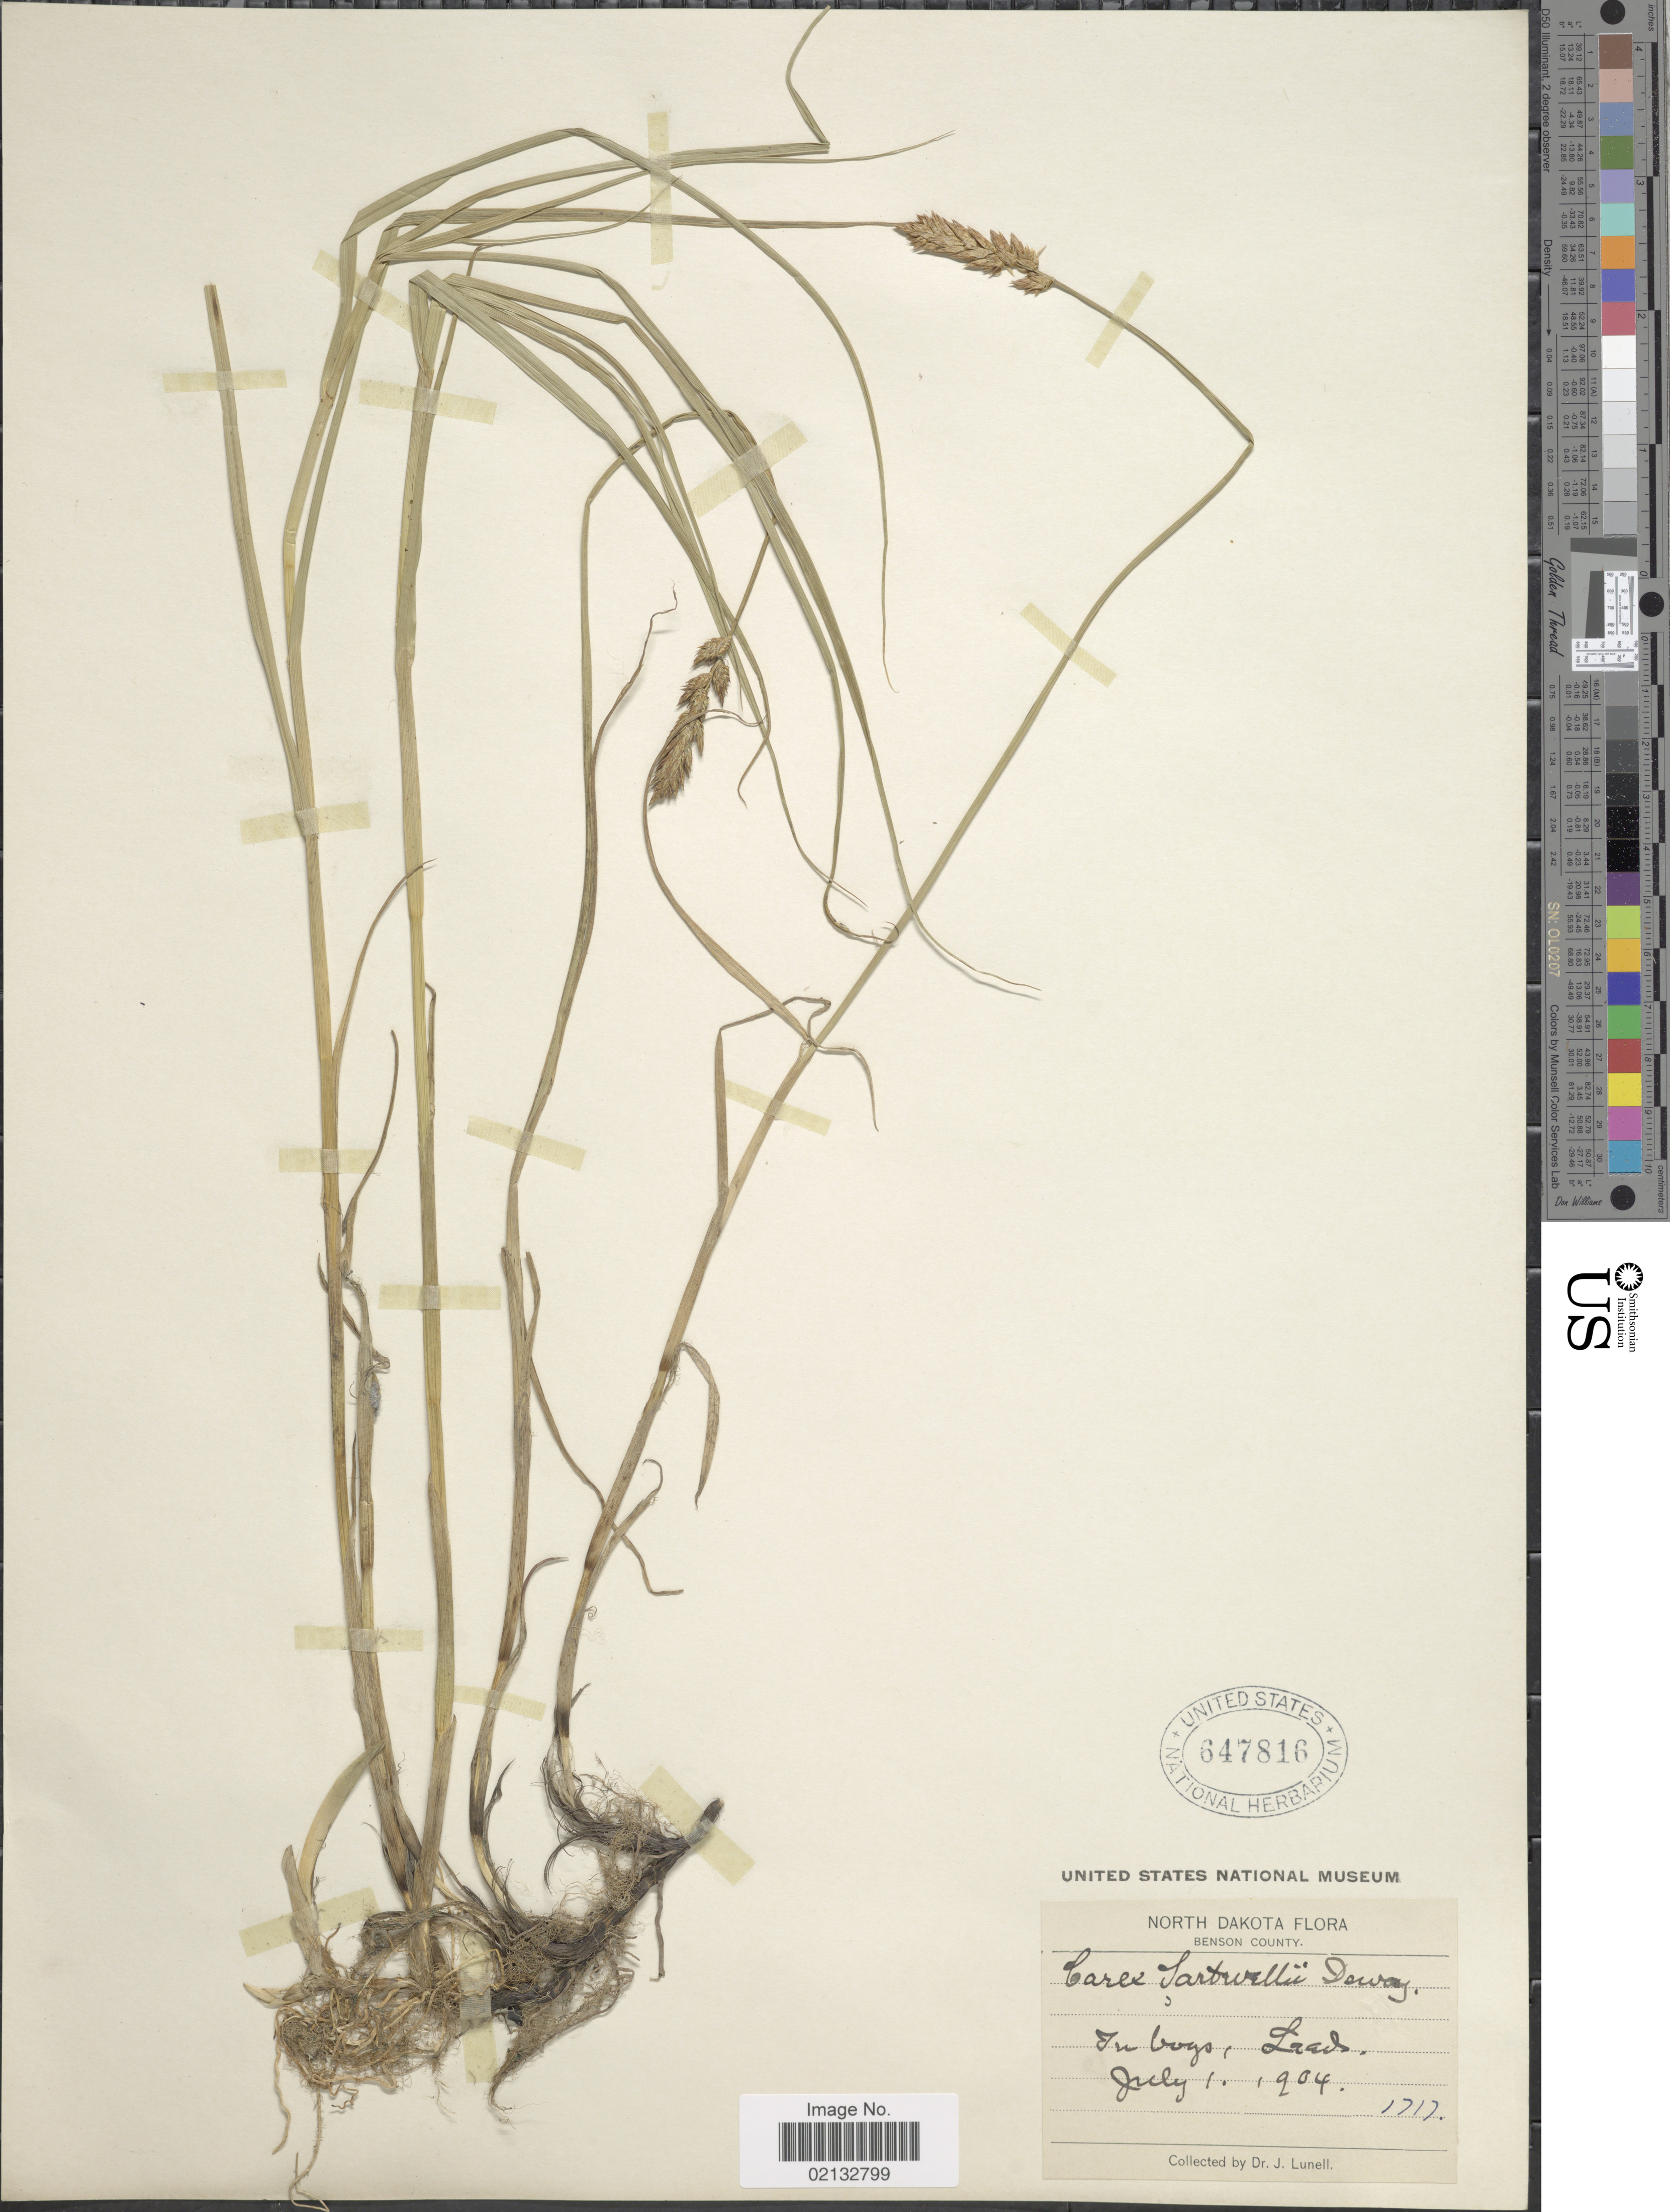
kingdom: Plantae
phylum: Tracheophyta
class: Liliopsida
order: Poales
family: Cyperaceae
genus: Carex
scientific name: Carex sartwellii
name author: Dewey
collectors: J. Lunell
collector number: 1717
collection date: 1904-07-01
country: United States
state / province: North Dakota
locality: Benson County, Leeds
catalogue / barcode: US 647816